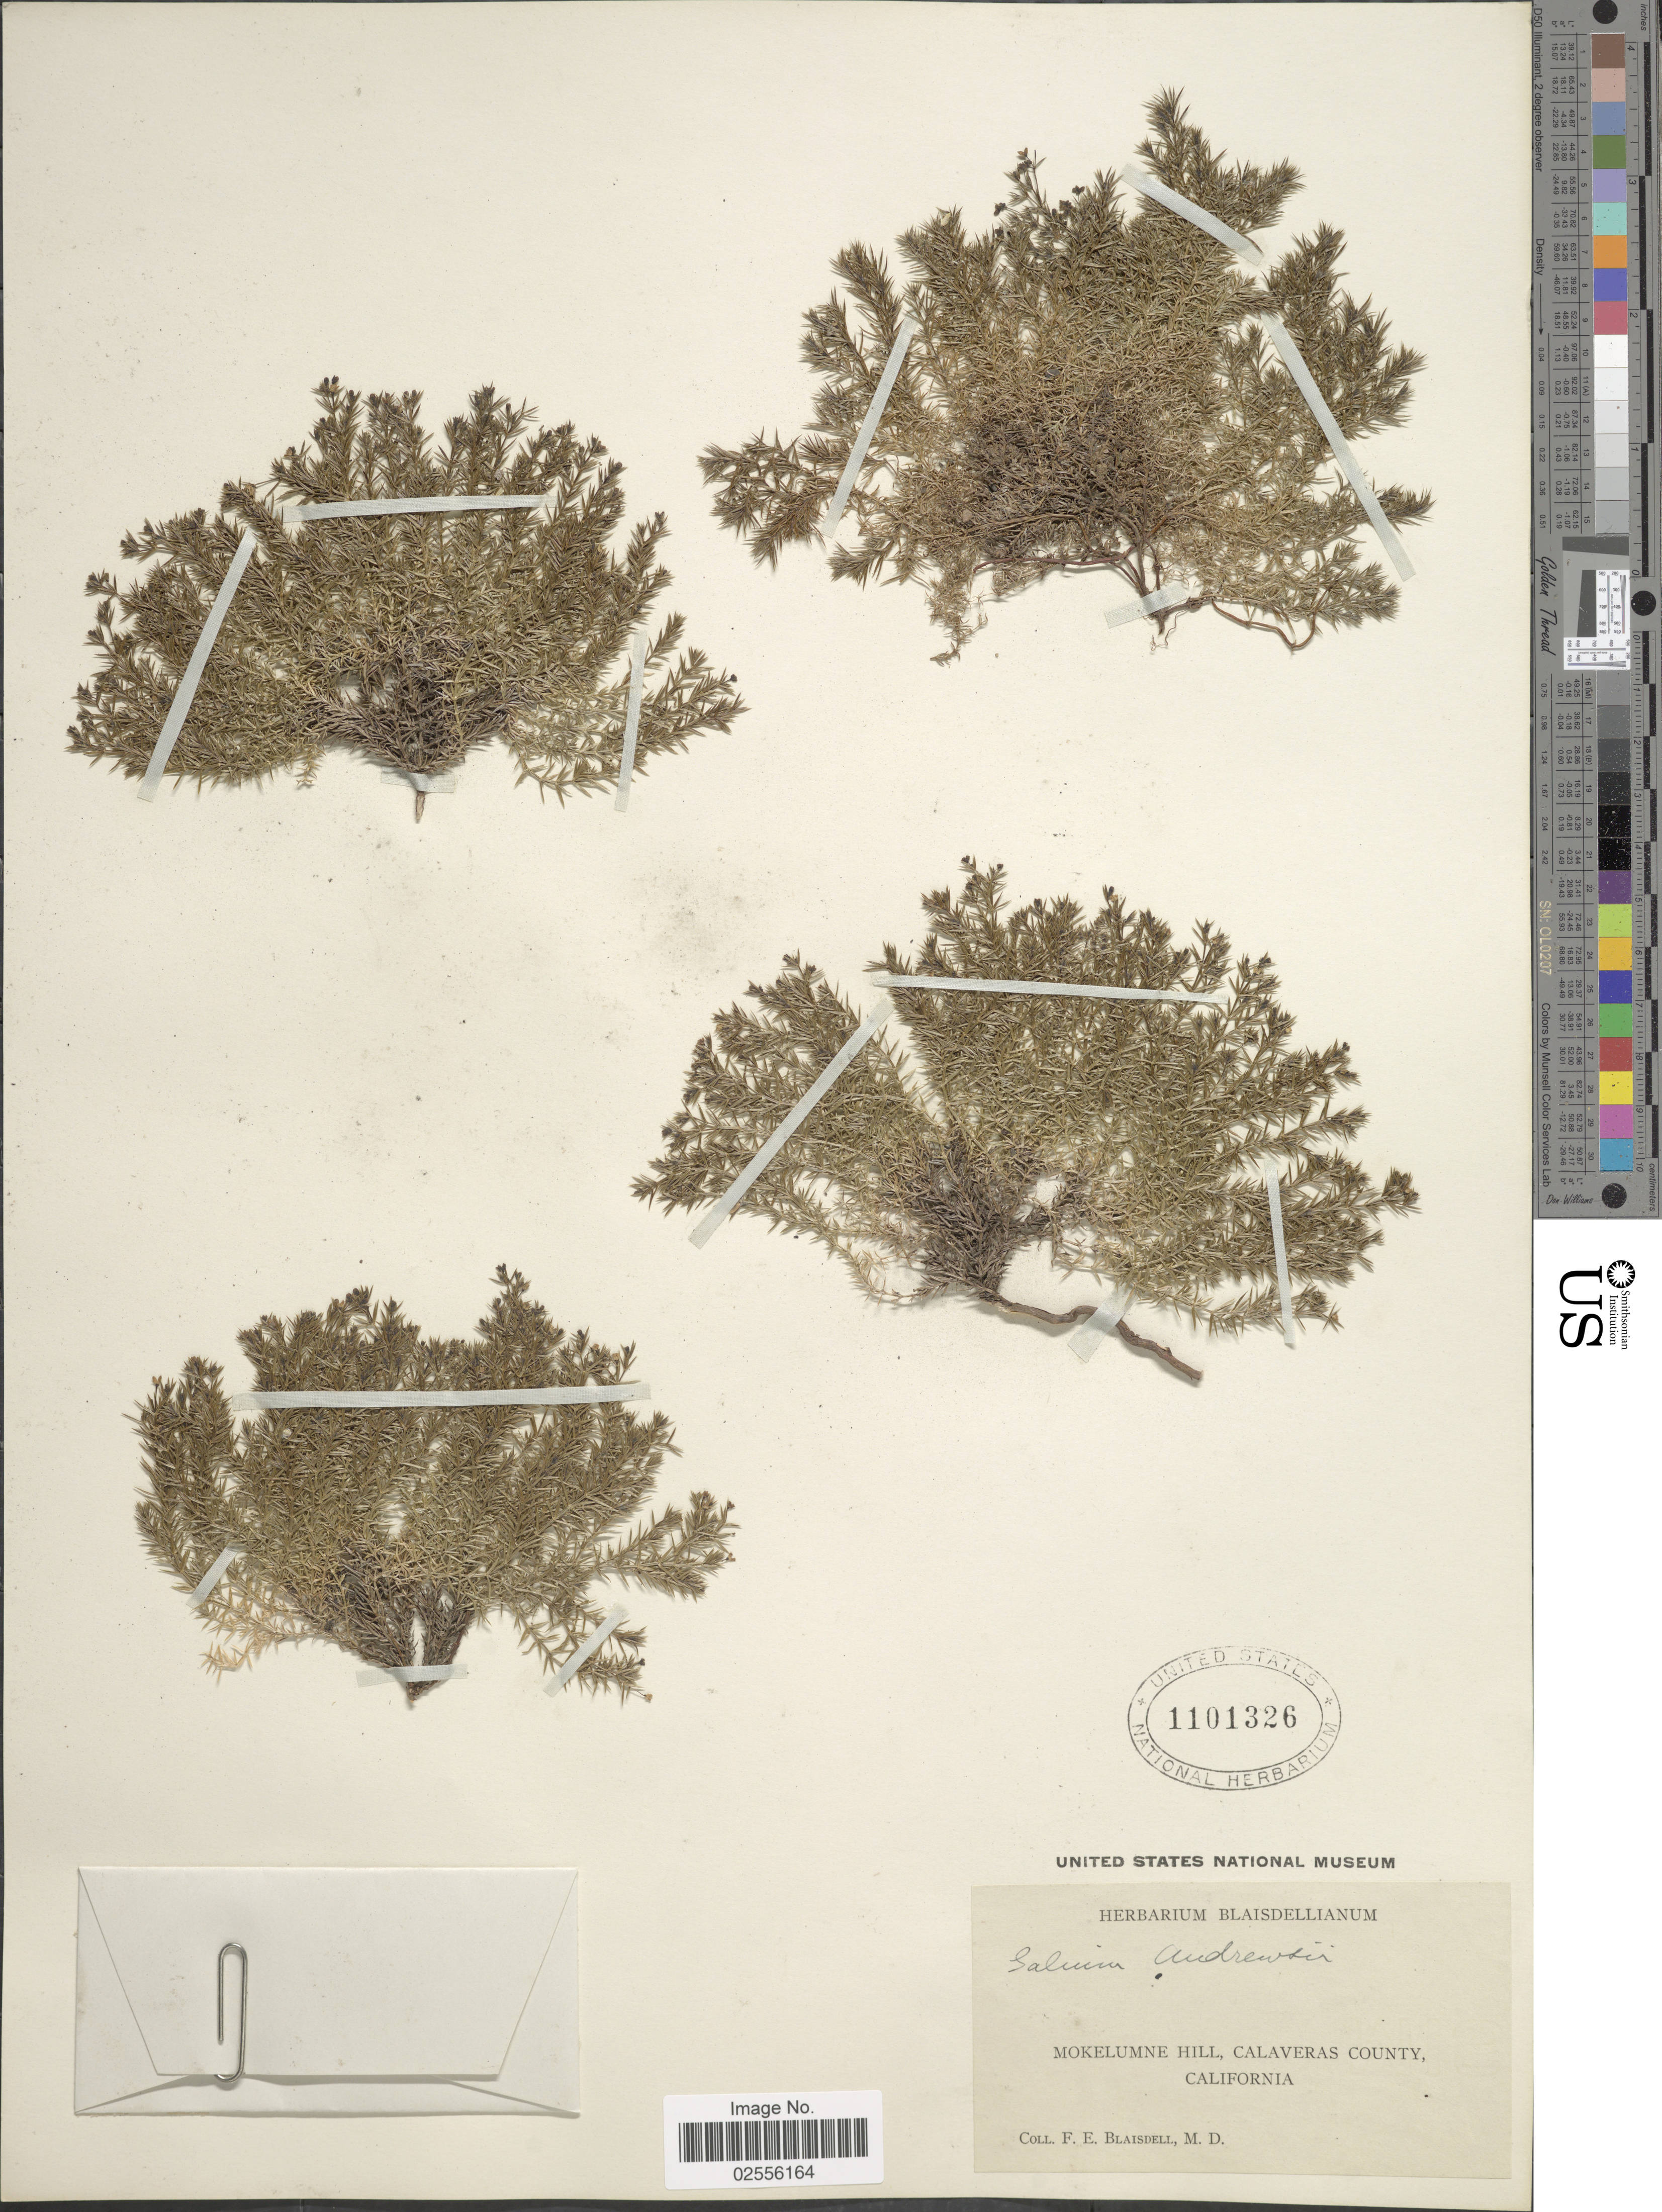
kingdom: Plantae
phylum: Tracheophyta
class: Magnoliopsida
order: Gentianales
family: Rubiaceae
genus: Galium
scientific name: Galium andrewsii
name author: A. Gray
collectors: F. Blaisdell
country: United States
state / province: California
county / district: Calaveras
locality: Mokelumne Hill, Calaveras County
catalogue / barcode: US 1101326